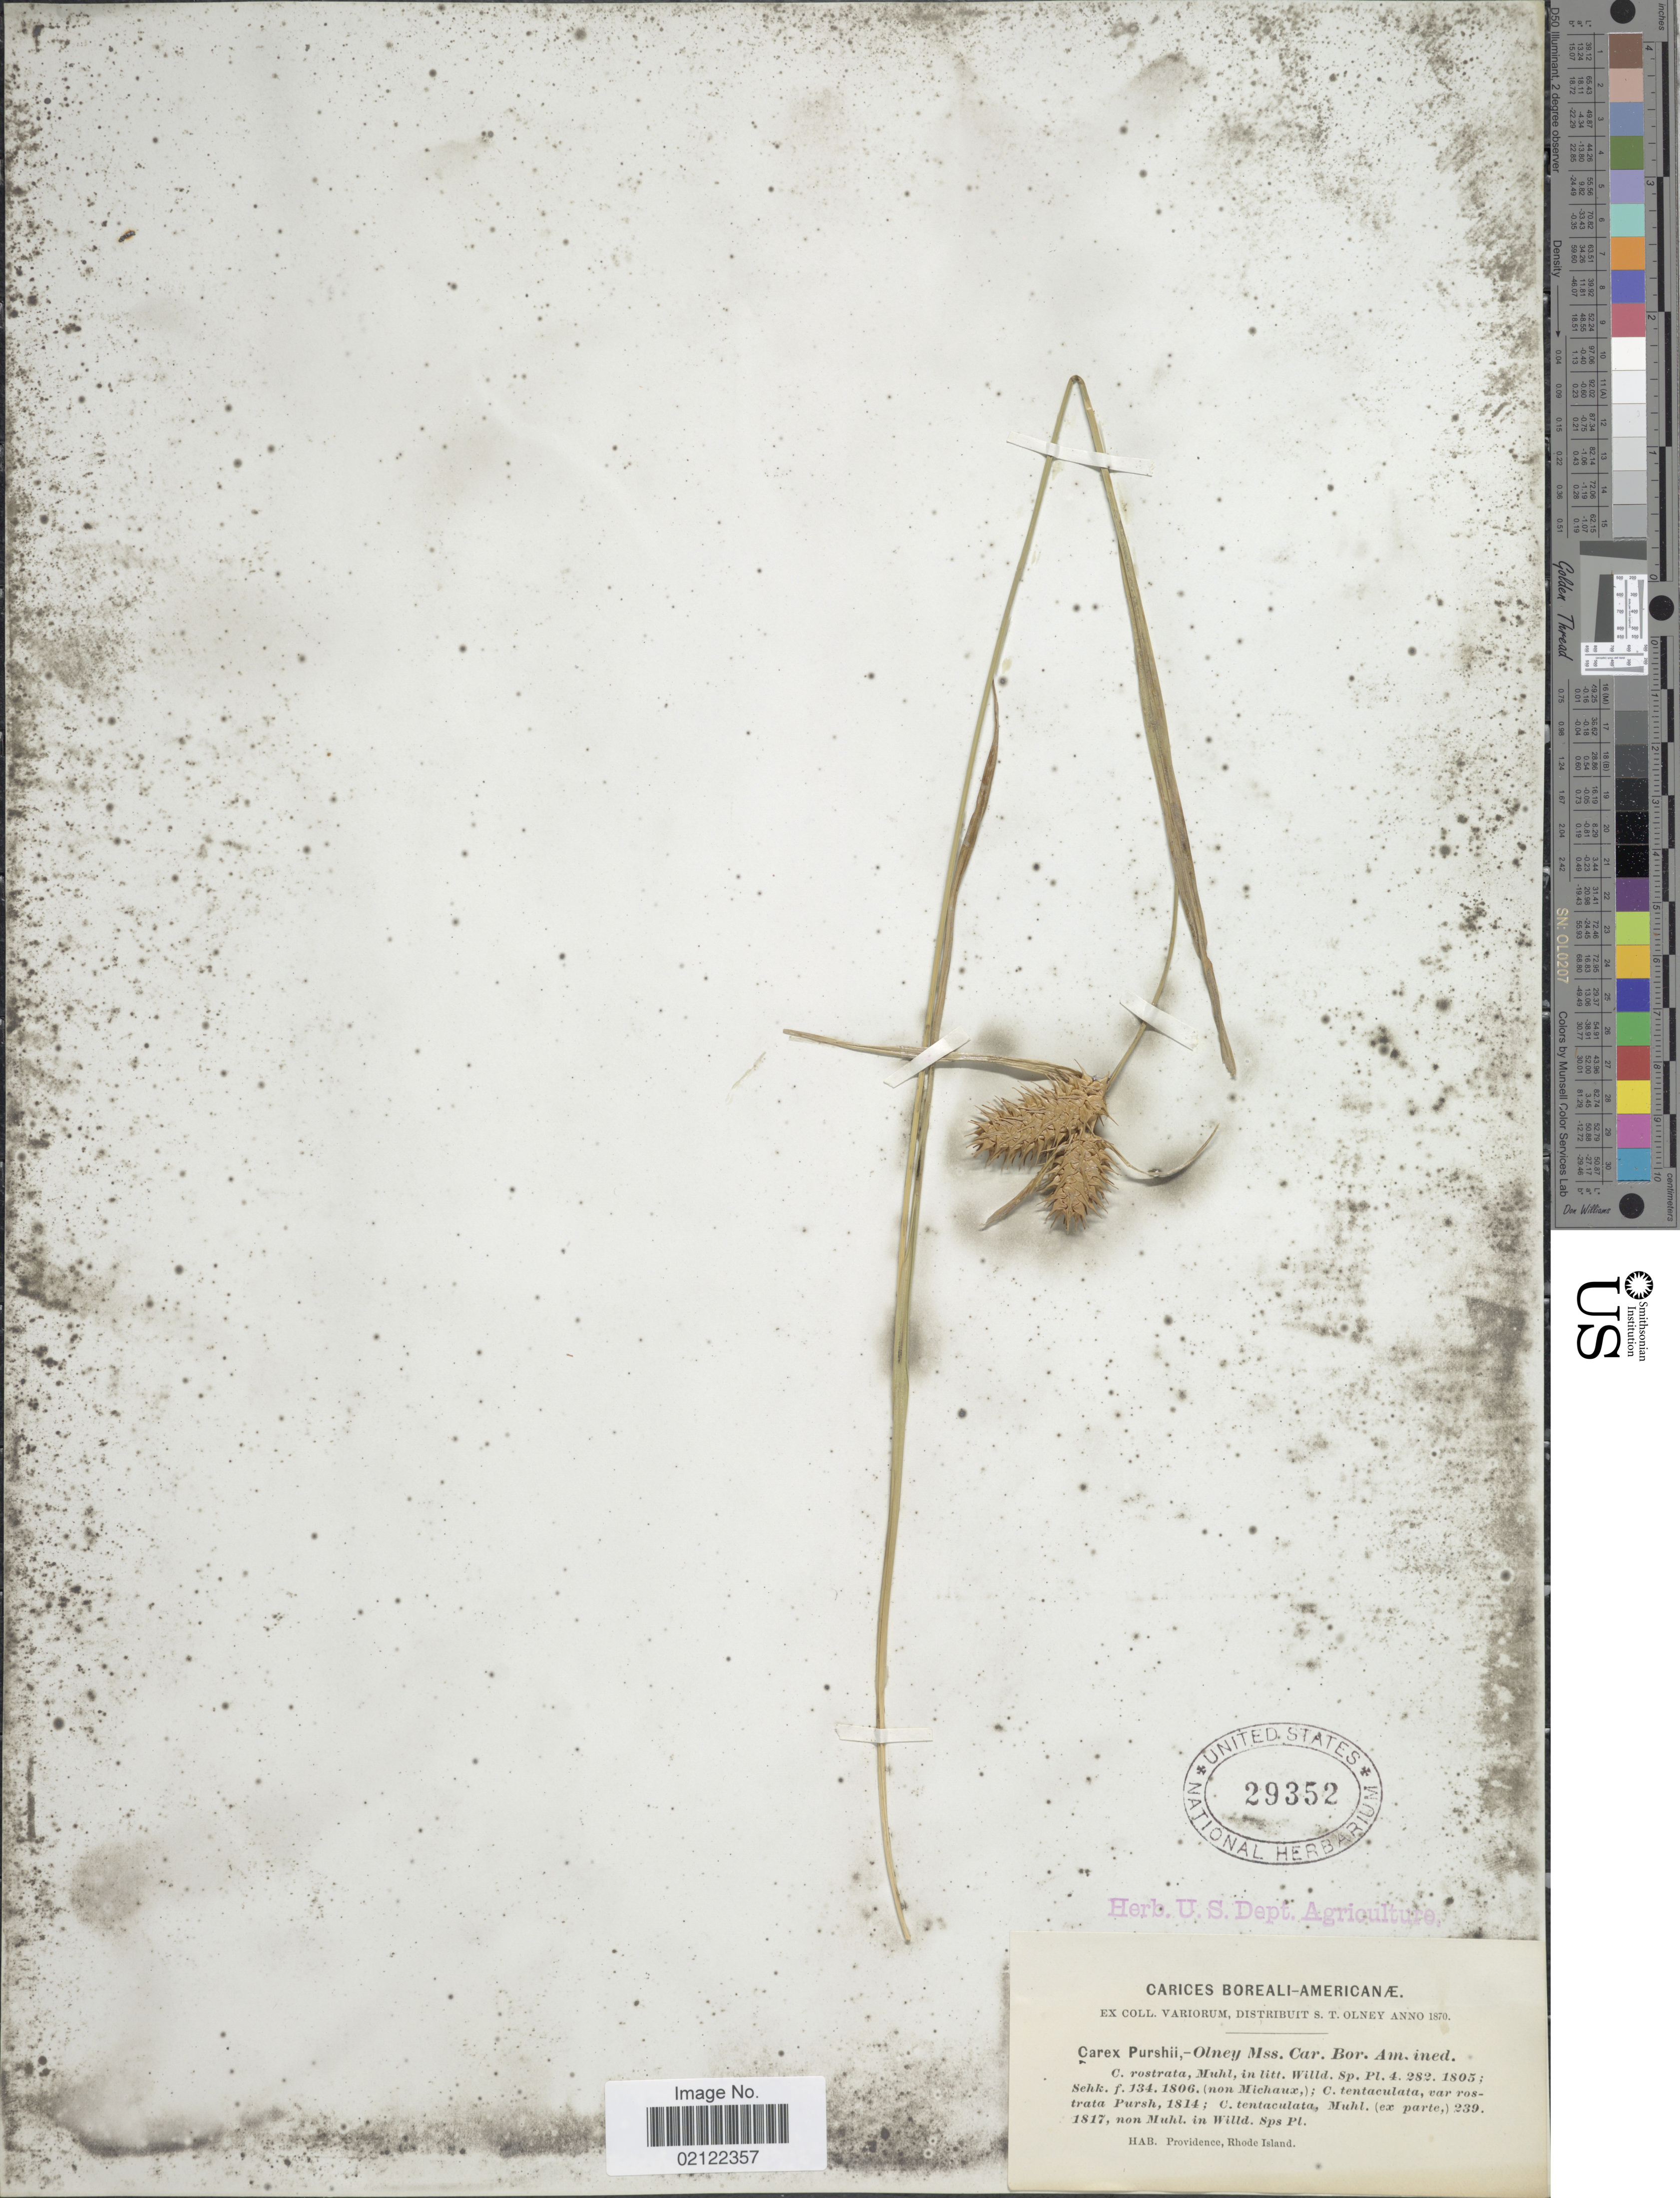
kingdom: Plantae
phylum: Tracheophyta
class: Liliopsida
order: Poales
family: Cyperaceae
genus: Carex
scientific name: Carex lurida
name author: Wahlenb.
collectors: S. Olney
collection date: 1817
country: United States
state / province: Rhode Island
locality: Providence, Rhode Island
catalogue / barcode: US 29352